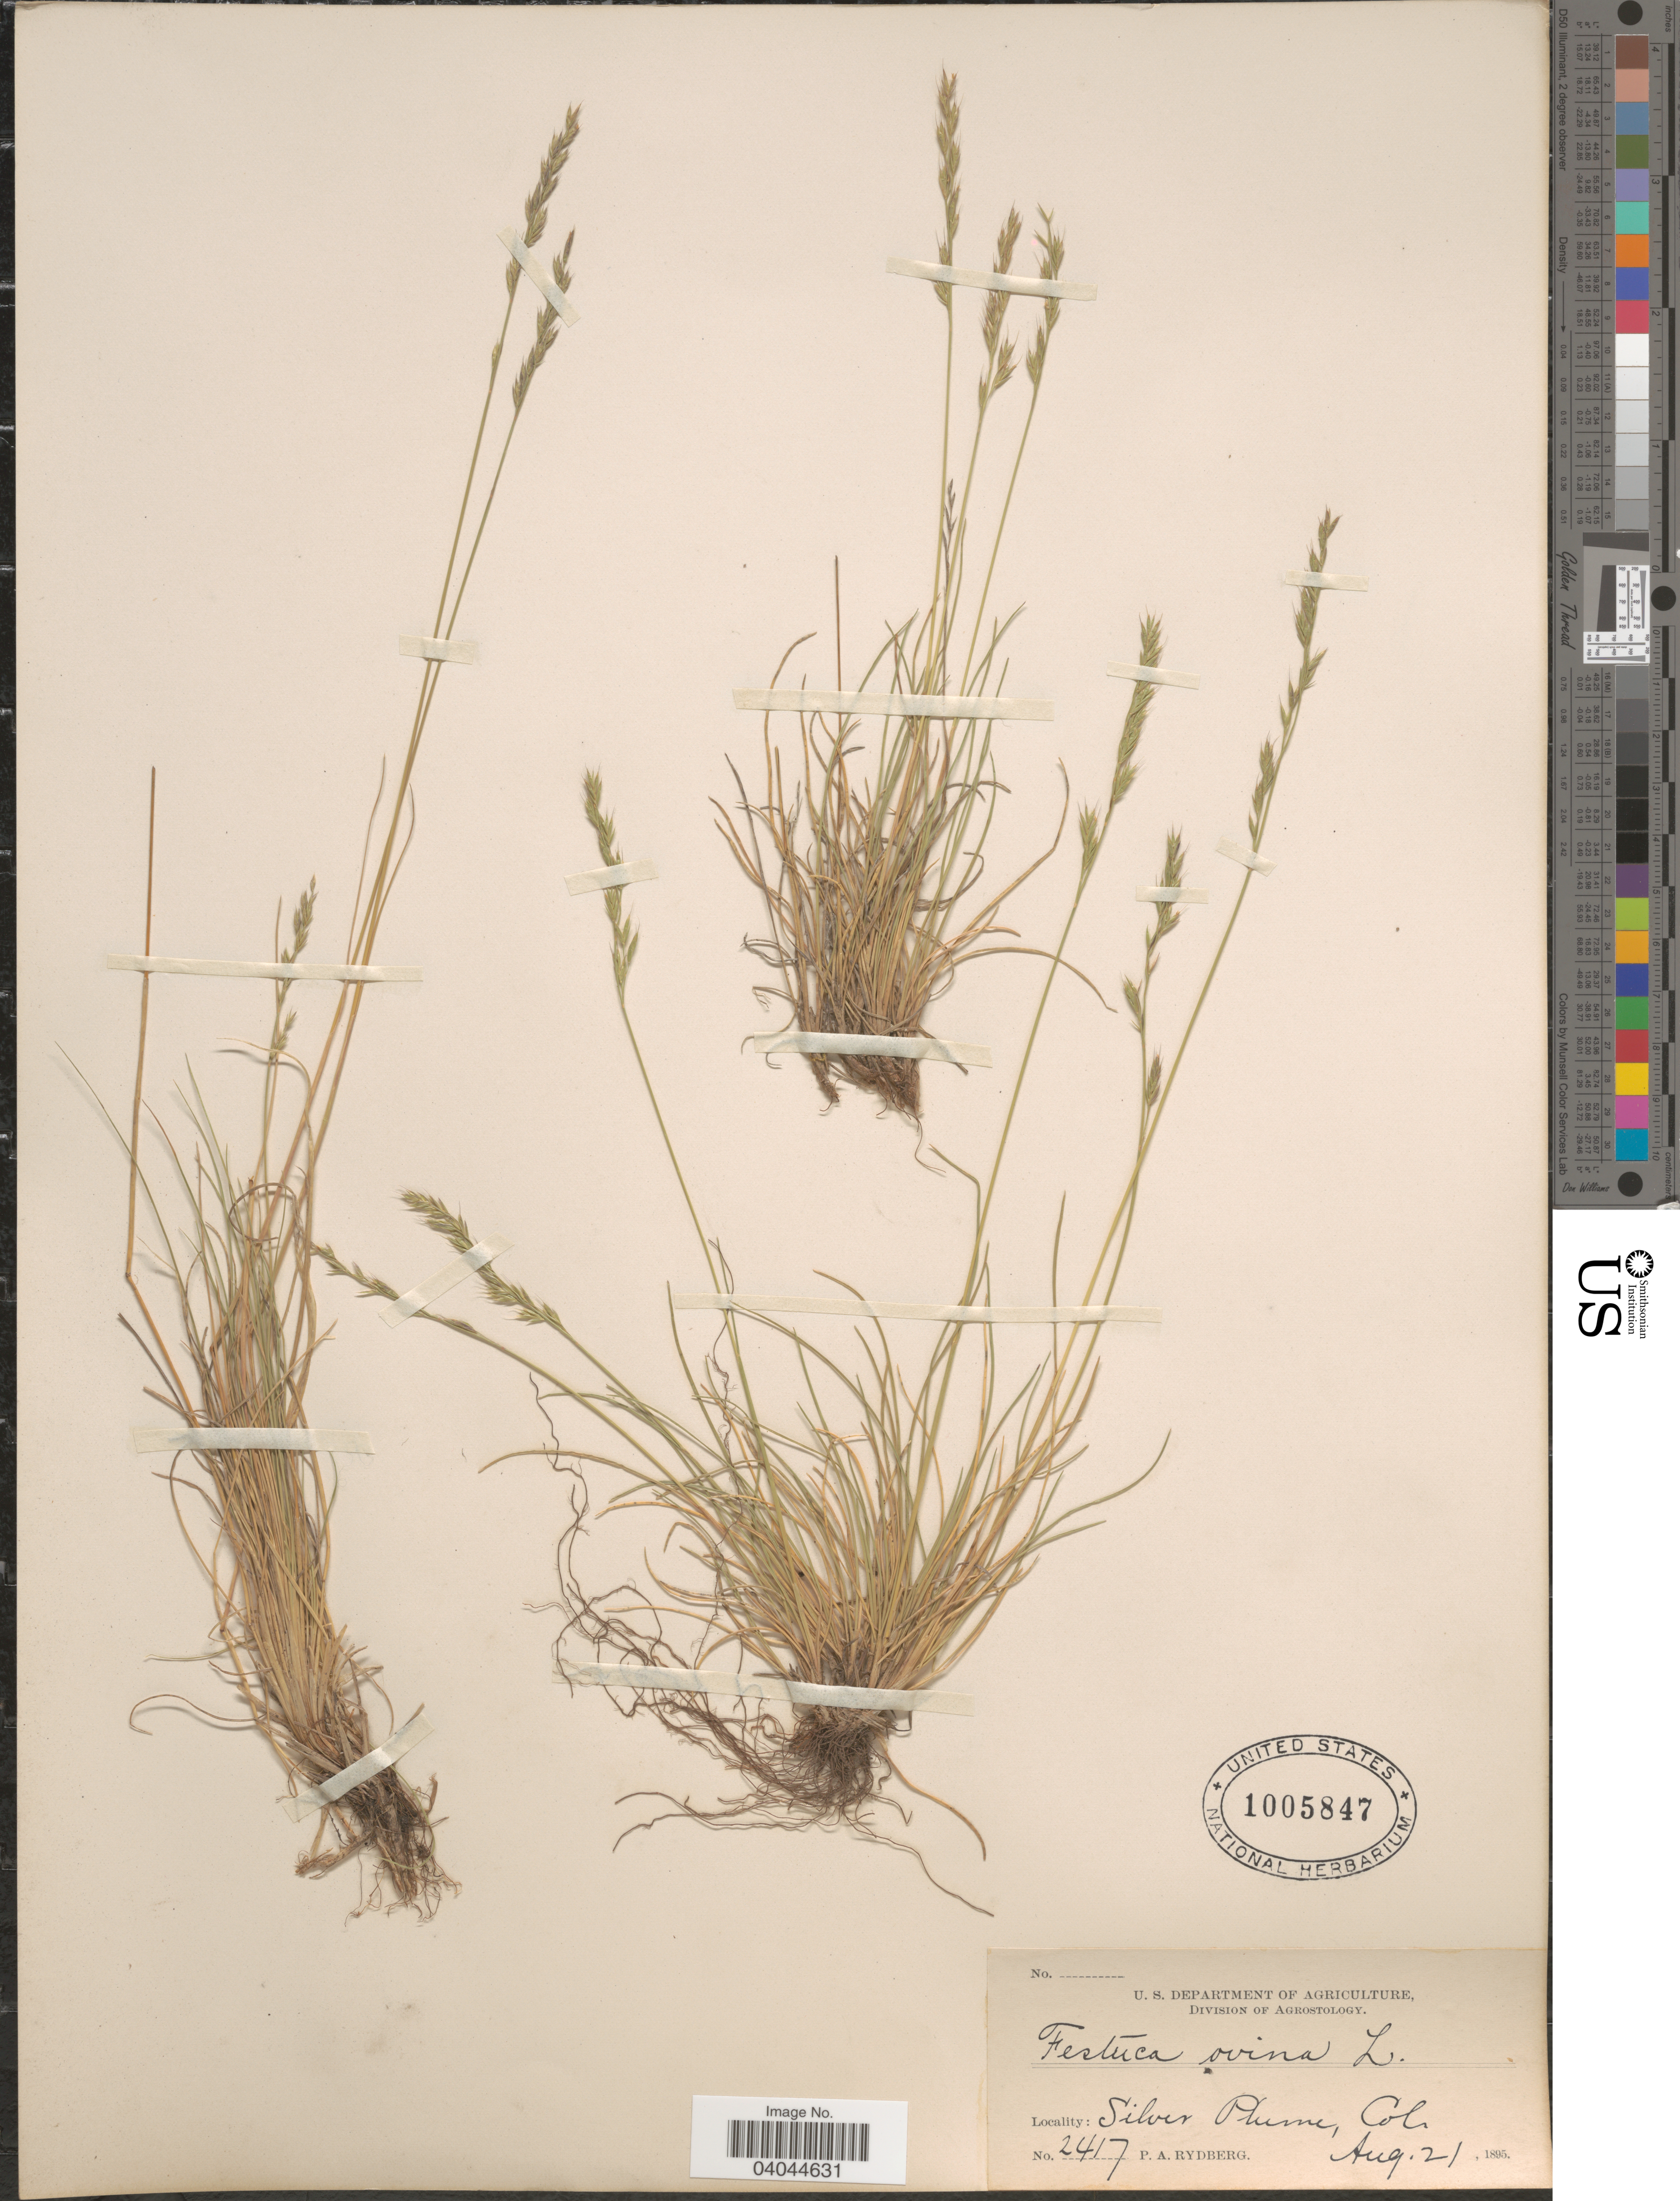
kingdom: Plantae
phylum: Tracheophyta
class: Liliopsida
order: Poales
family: Poaceae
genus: Festuca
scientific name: Festuca ovina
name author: L.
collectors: P. A. Rydberg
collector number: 2417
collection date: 1895-08-21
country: United States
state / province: Colorado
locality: Silver Plume.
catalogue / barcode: US 1005847